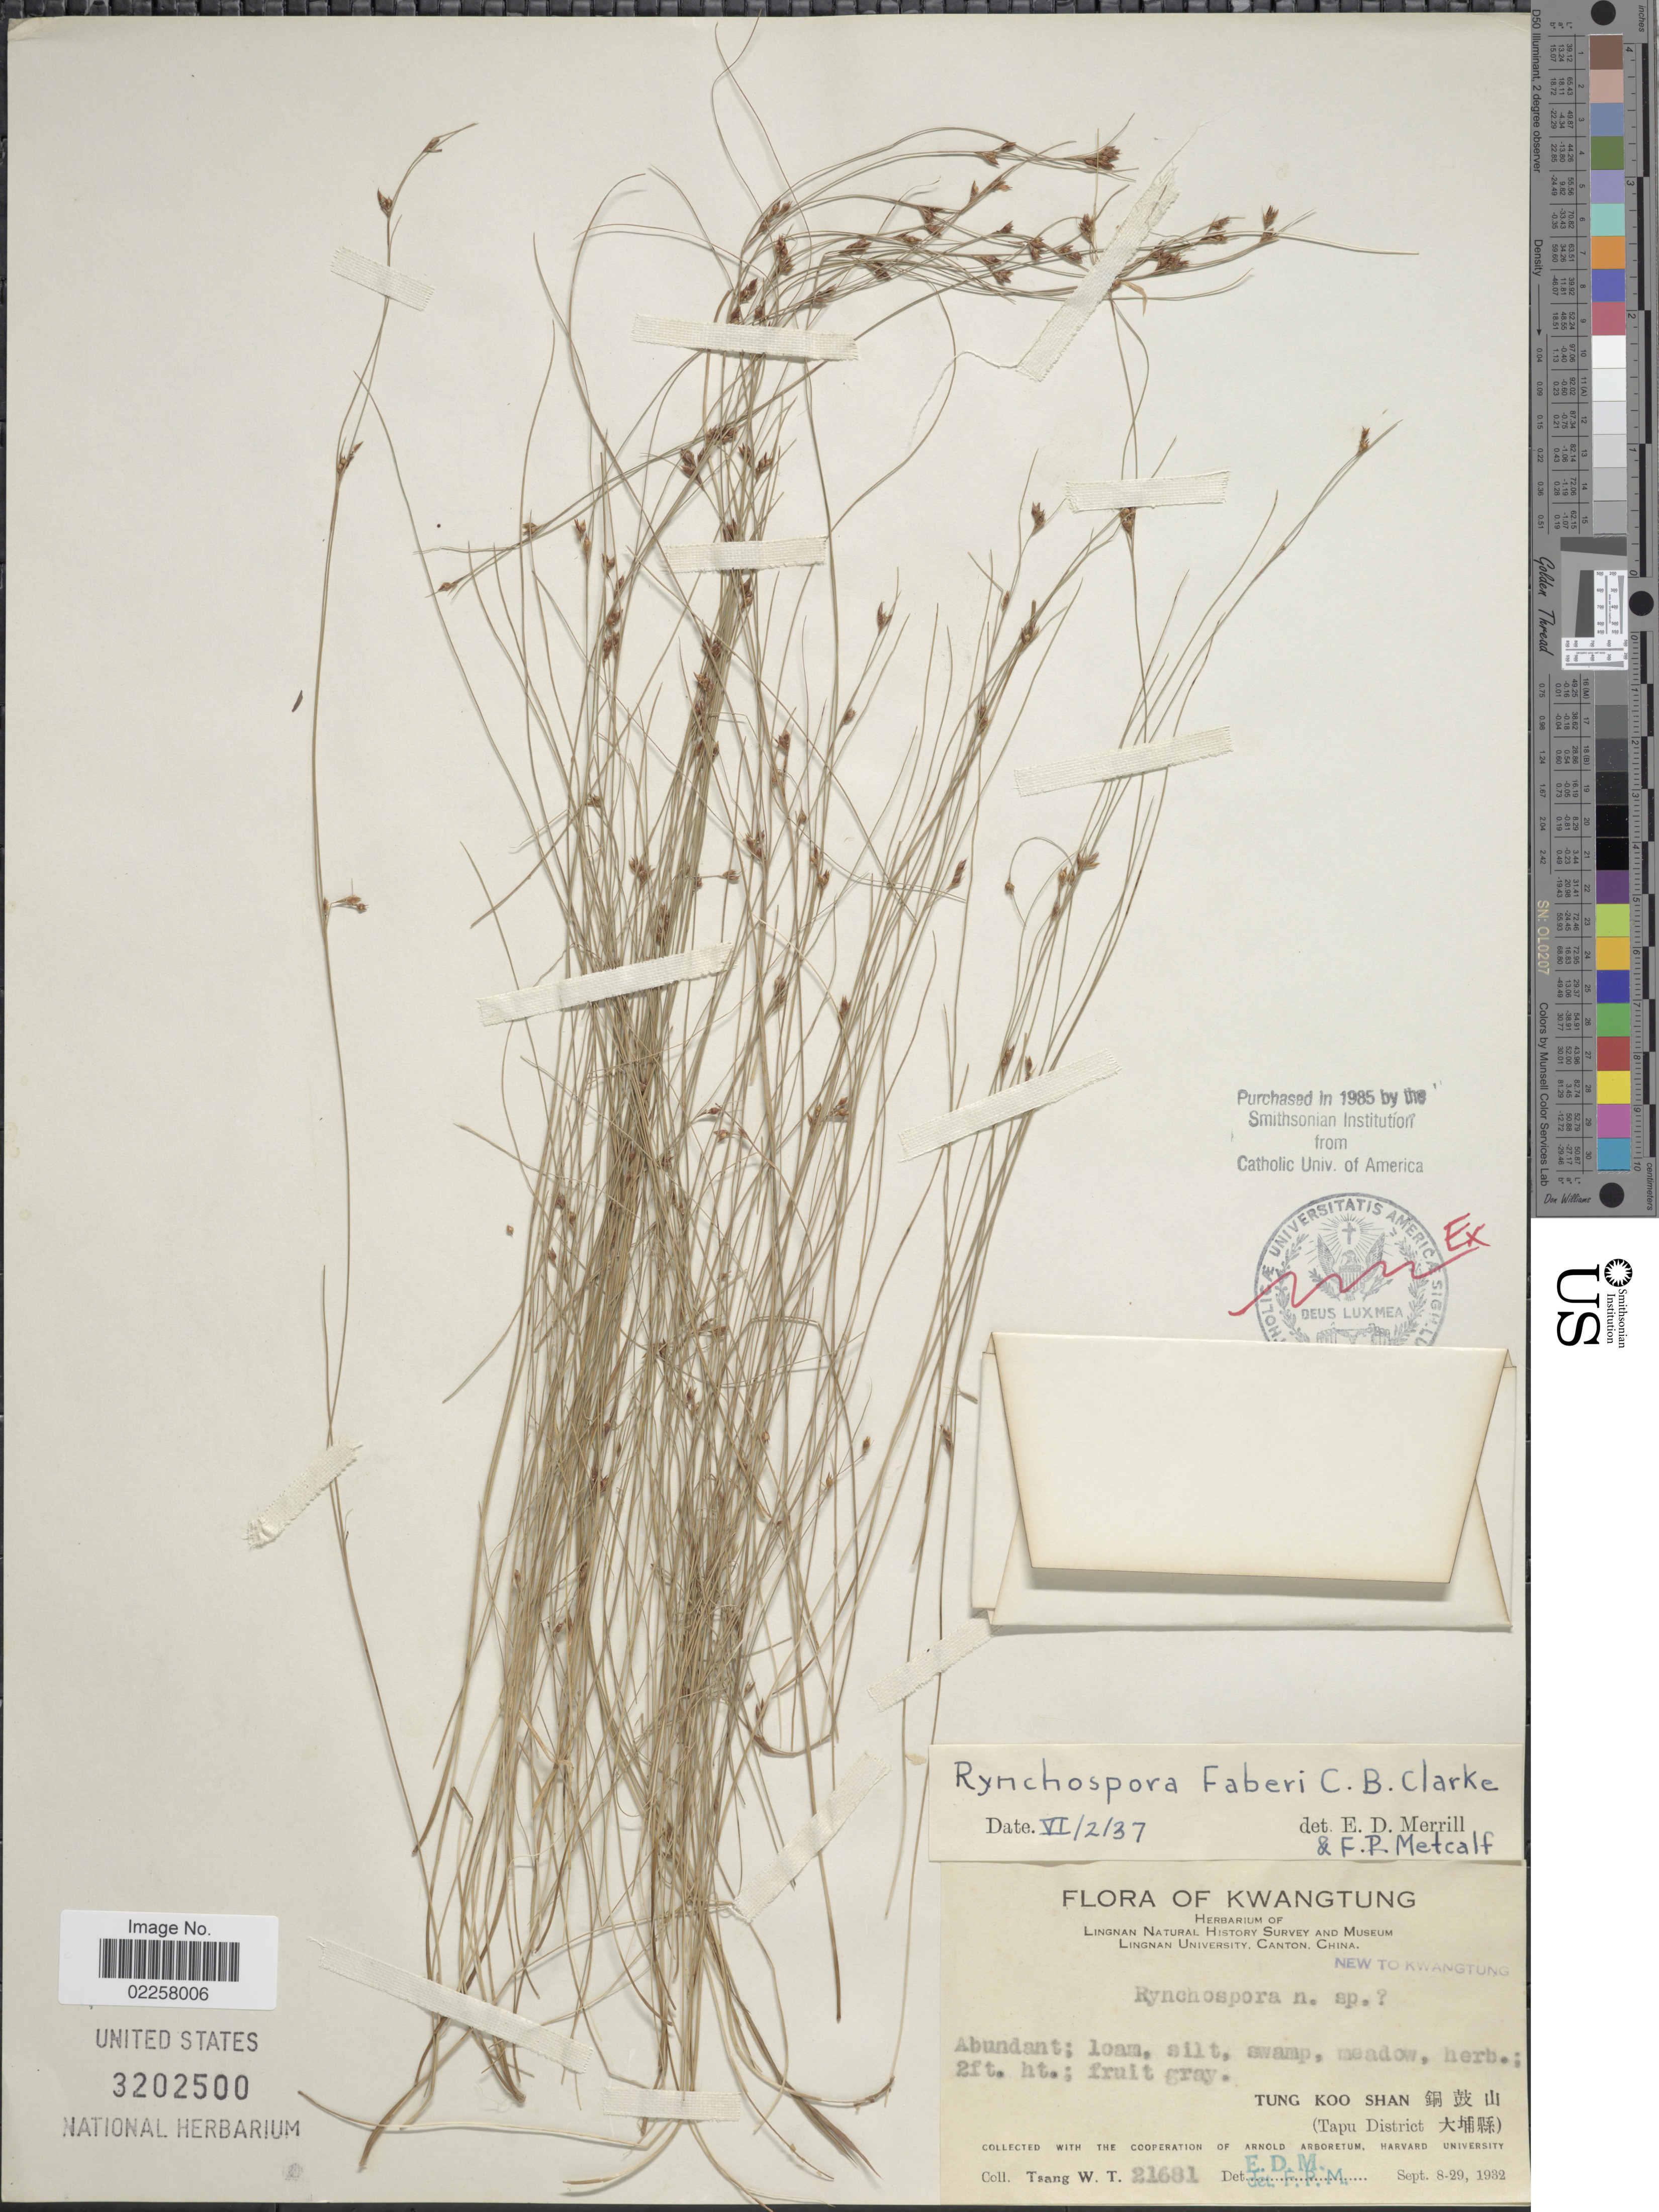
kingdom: Plantae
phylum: Tracheophyta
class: Liliopsida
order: Poales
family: Cyperaceae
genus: Rhynchospora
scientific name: Rhynchospora faberi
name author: C.B. Clarke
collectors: W. T. Tsang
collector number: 21681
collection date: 1932-09-08/1932-09-29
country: China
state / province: Guangdong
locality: Kwangtung. Tung Koo Shan. (Tapu District)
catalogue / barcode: US 3202500